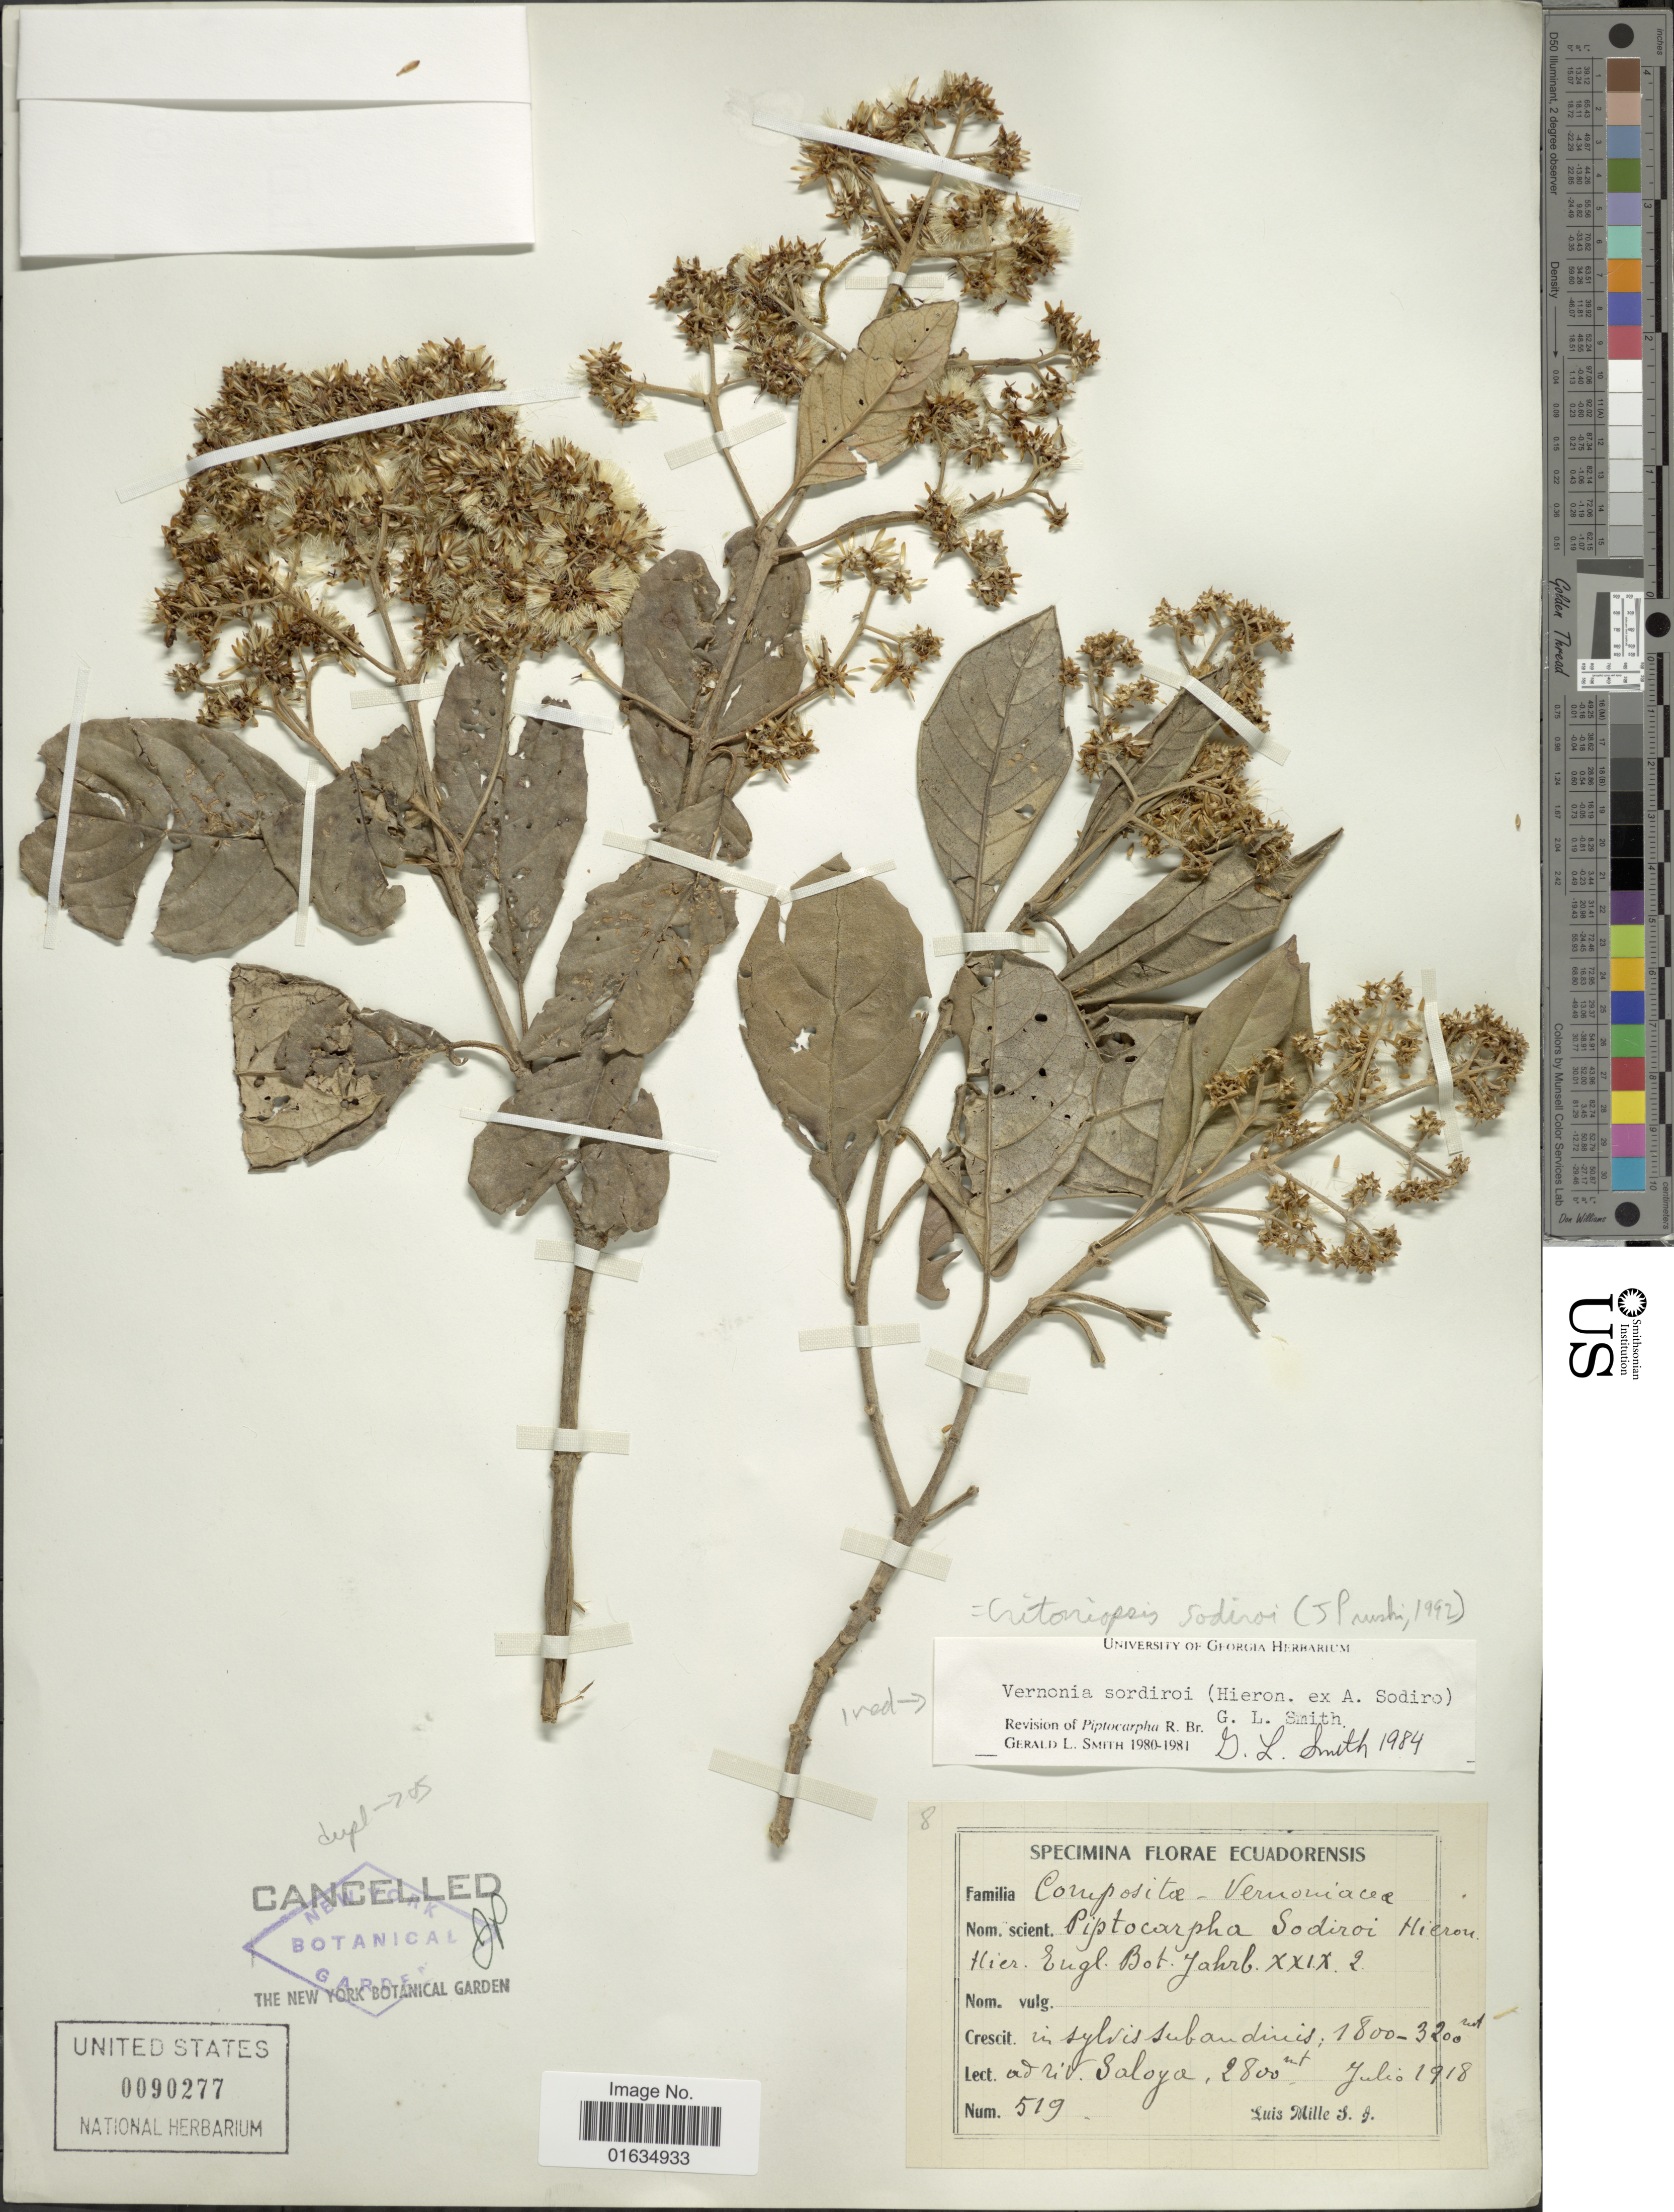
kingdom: Plantae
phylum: Tracheophyta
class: Magnoliopsida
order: Asterales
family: Asteraceae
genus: Critoniopsis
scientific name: Critoniopsis sodiroi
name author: (Hieron. ex Sodiro) H. Rob.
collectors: L. Mille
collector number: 519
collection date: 1918-07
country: Ecuador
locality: Ecuadorensis. Lect. ad riv. Saloya.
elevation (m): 2800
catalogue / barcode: US 90277